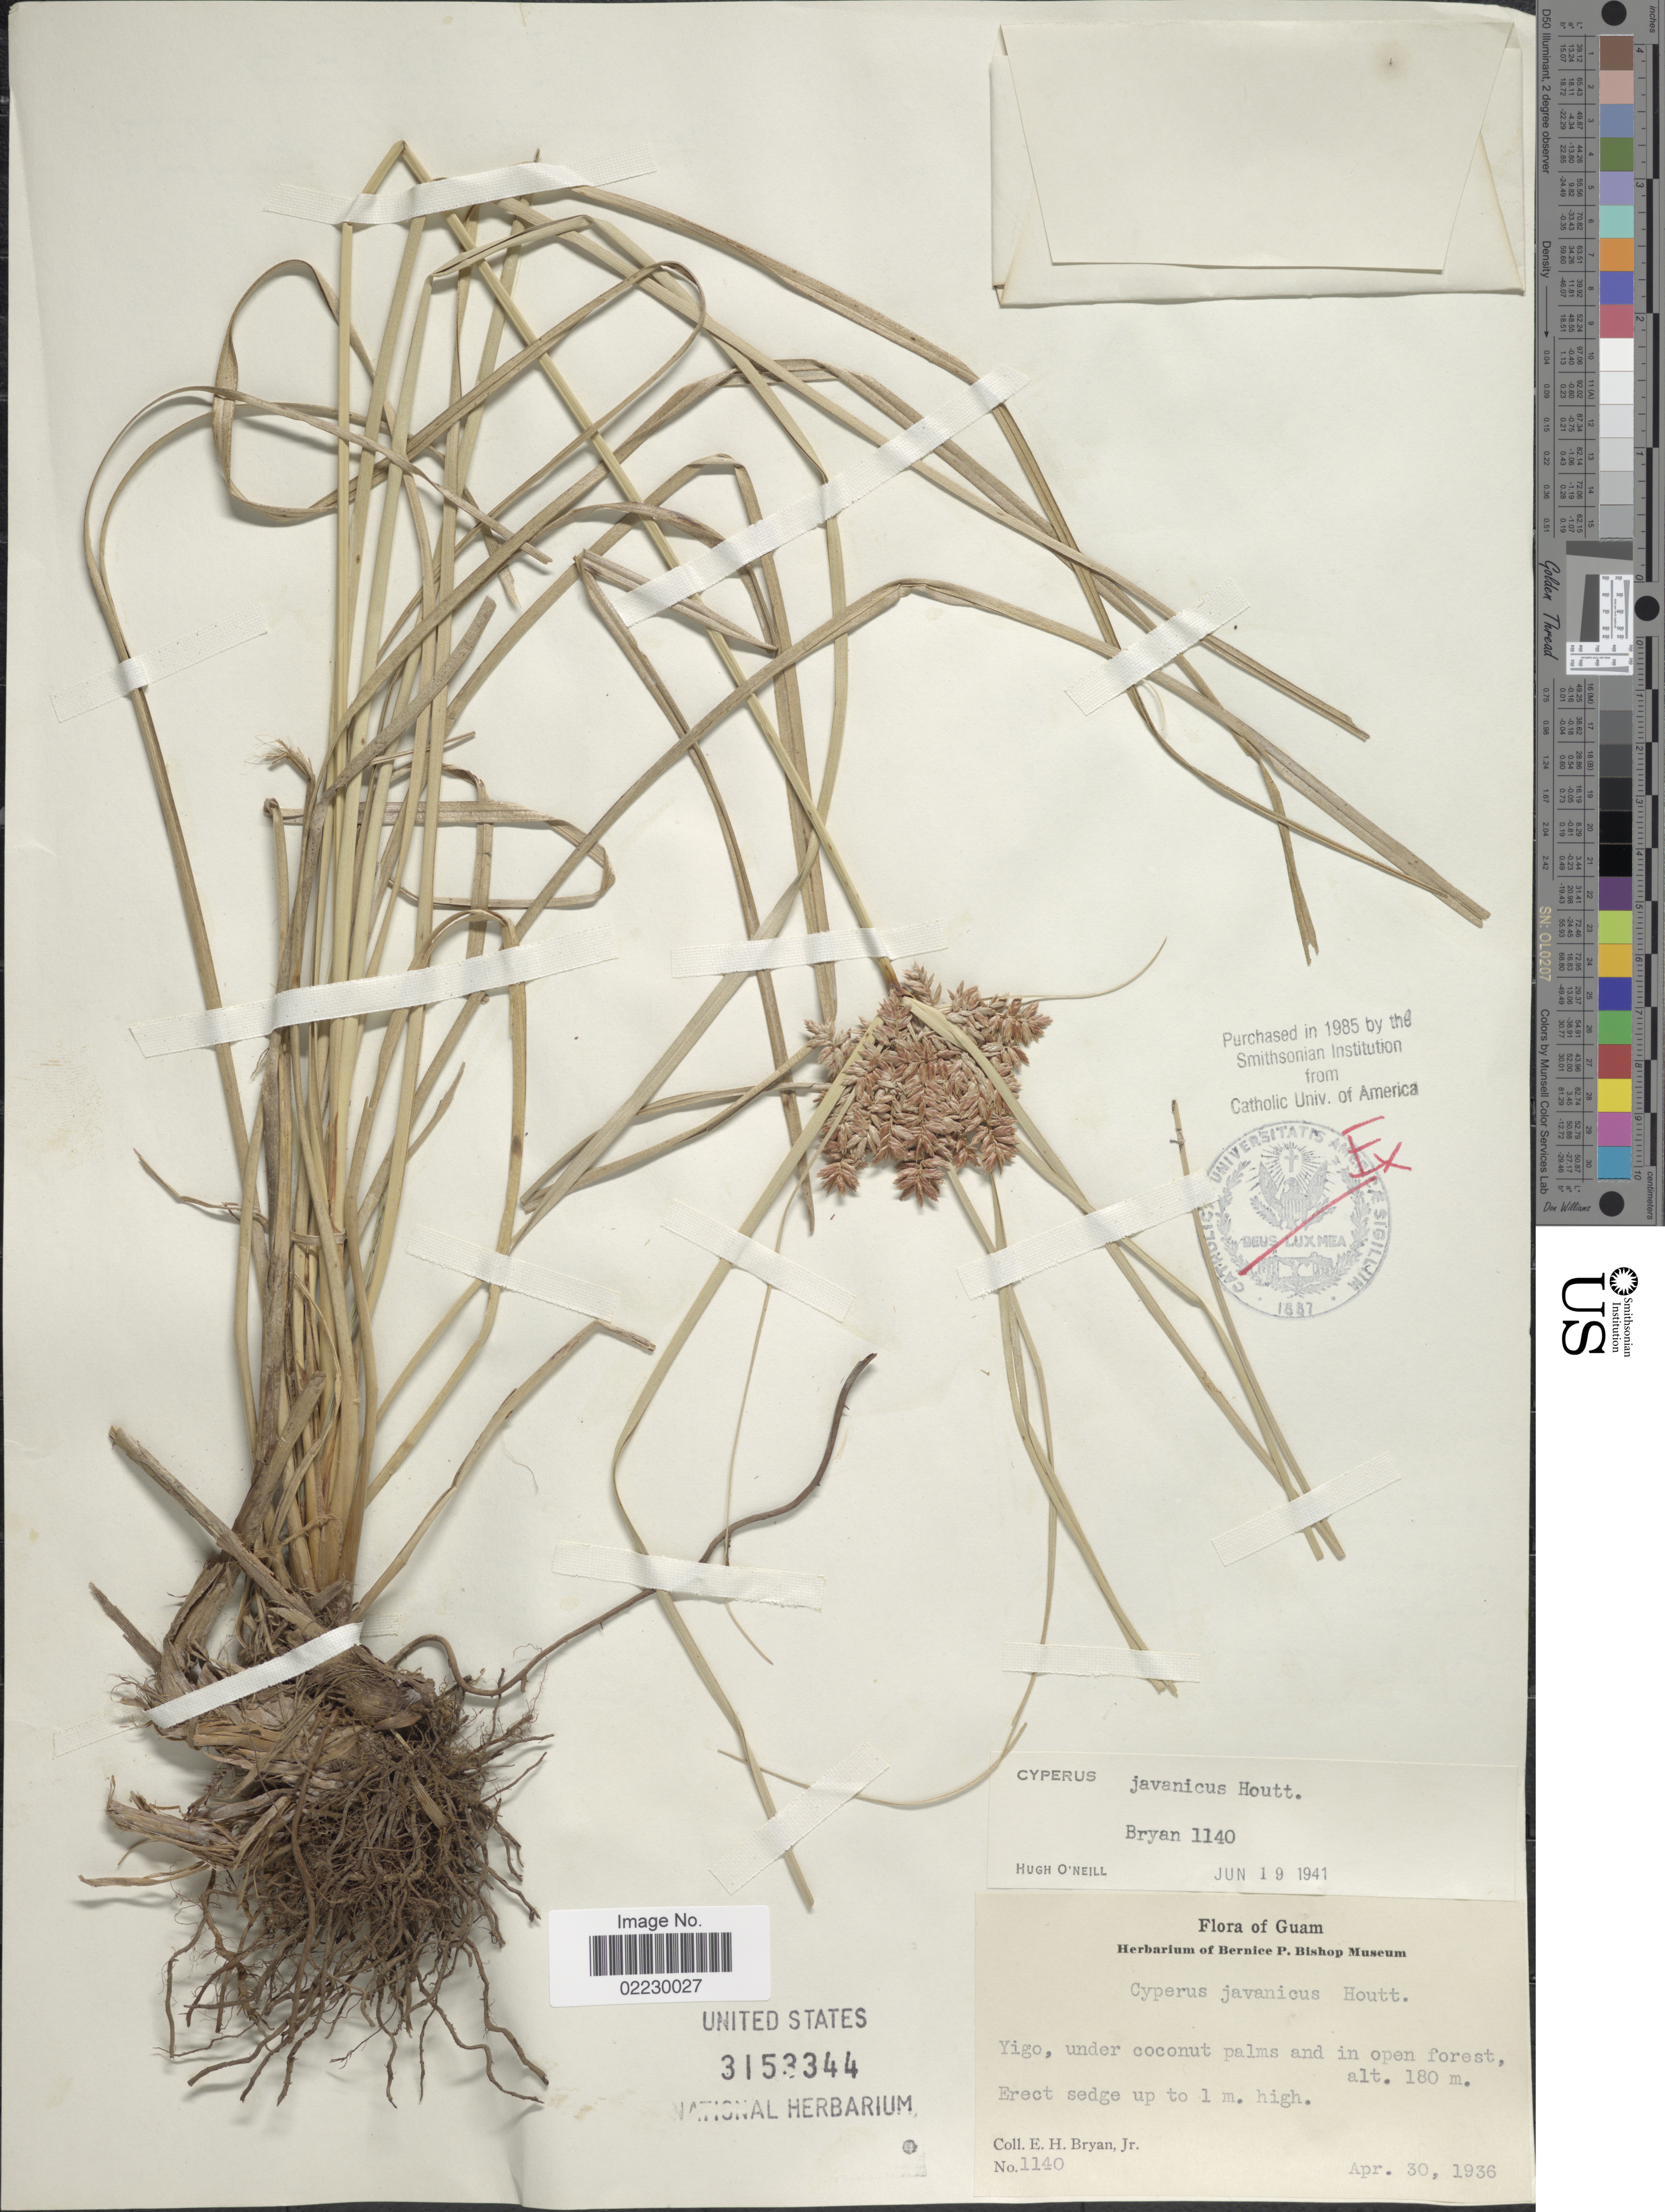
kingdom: Plantae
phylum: Tracheophyta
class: Liliopsida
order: Poales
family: Cyperaceae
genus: Cyperus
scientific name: Cyperus javanicus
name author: Houtt.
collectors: E. Bryan Jr.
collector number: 1140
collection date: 1936-04-30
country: Guam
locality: Yigo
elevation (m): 180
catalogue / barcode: US 3153344